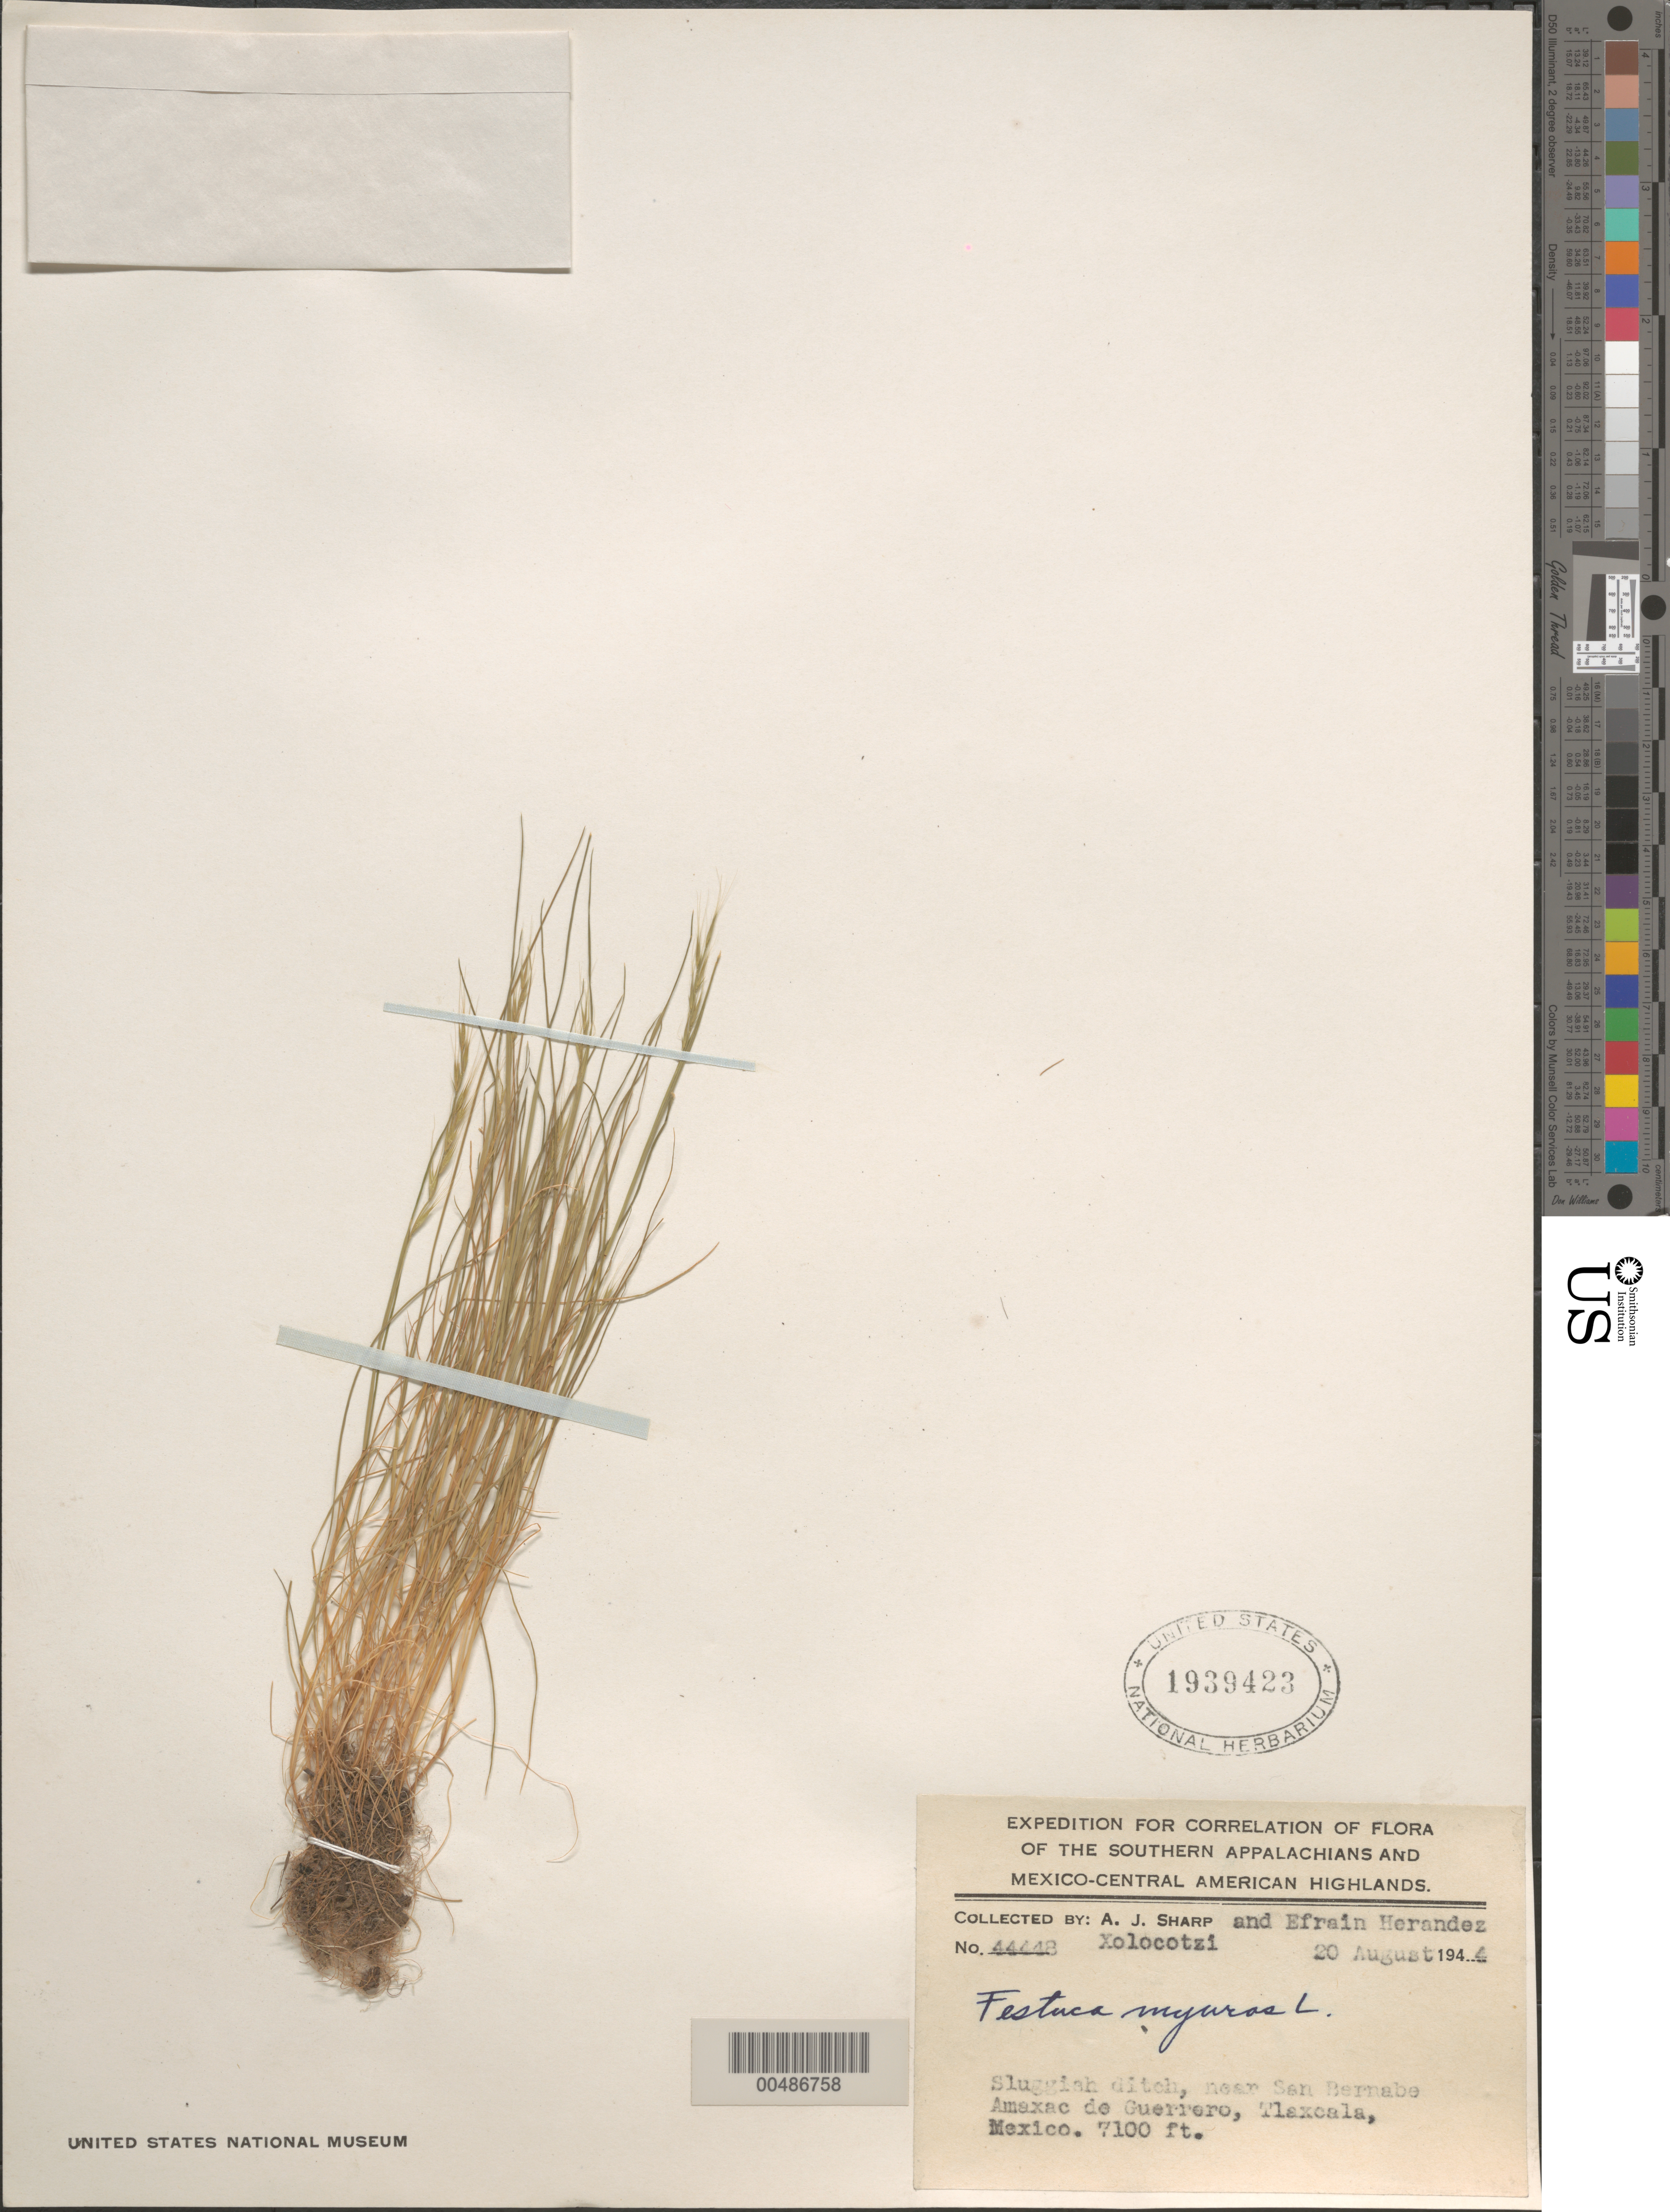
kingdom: Plantae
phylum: Tracheophyta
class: Liliopsida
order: Poales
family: Poaceae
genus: Festuca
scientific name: Festuca myuros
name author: L.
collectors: A. J. Sharp & E. I. Hernández-X.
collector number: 44448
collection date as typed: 20 Aug 1944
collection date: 1944-08-20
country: Mexico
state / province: Tlaxcala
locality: Near San Bernabe, Amaxac de Guerrero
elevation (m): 2164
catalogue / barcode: US 1939423